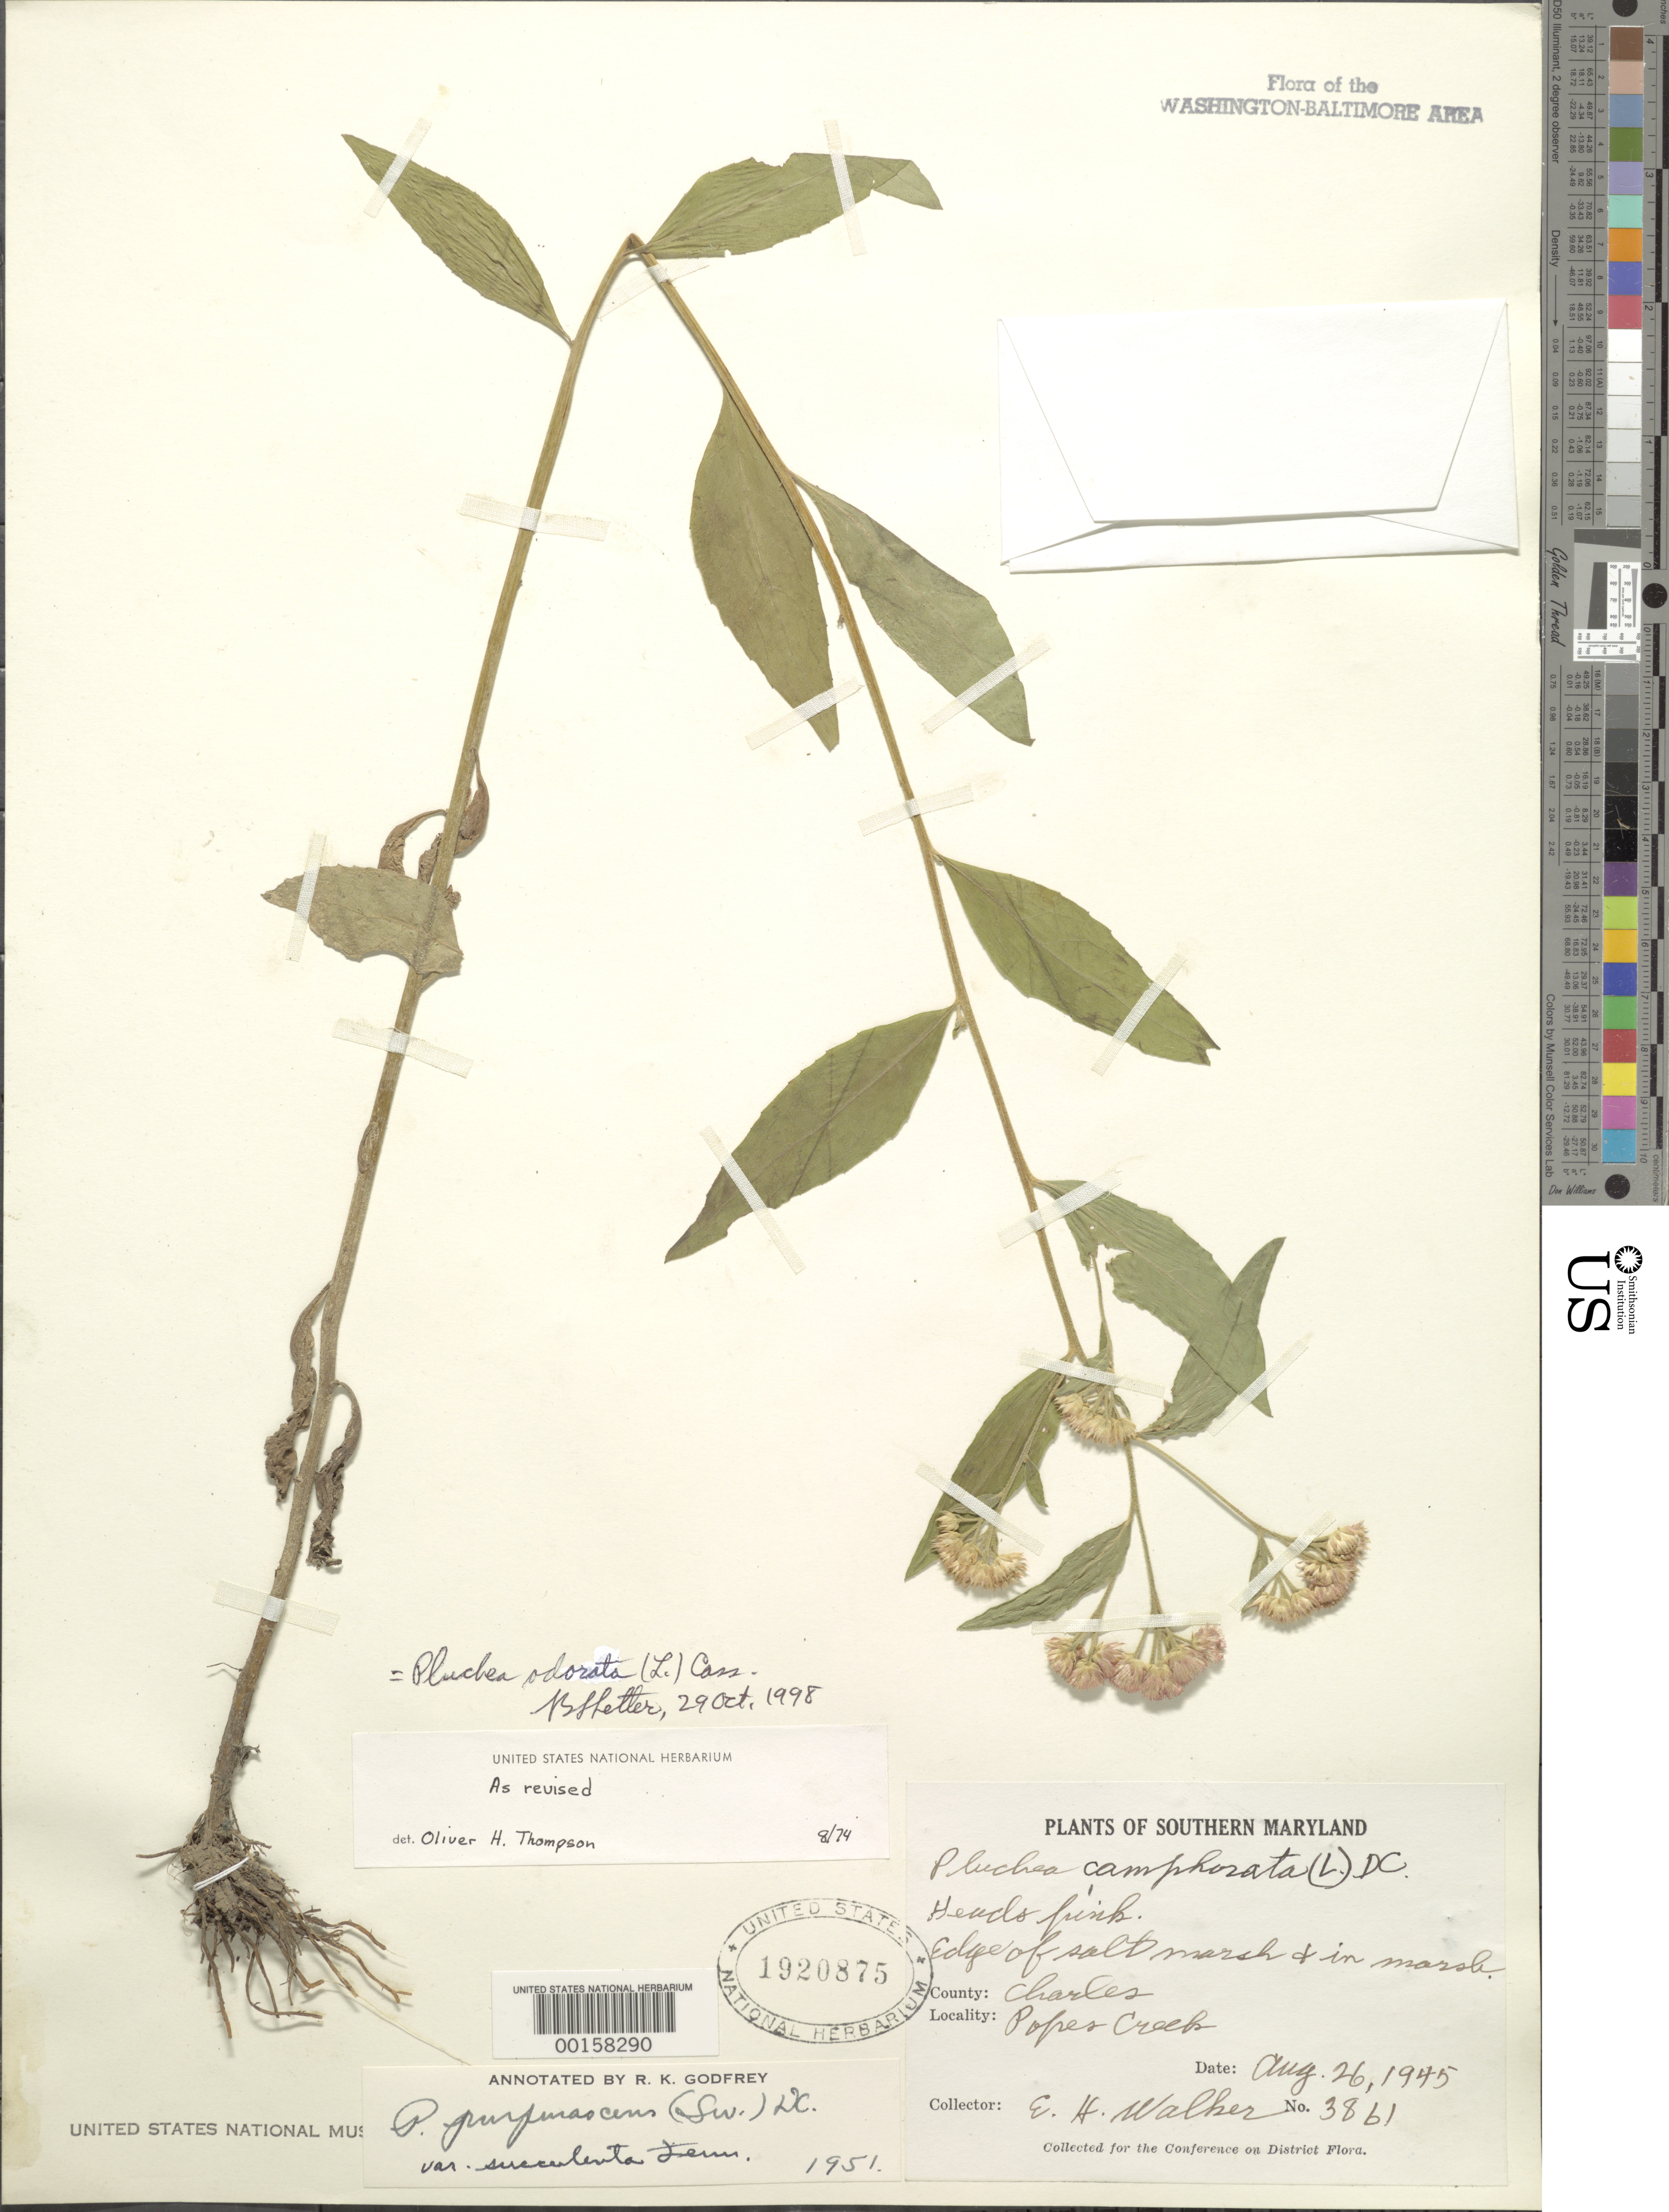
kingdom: Plantae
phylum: Tracheophyta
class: Magnoliopsida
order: Asterales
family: Asteraceae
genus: Pluchea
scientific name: Pluchea odorata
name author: (L.) Cass.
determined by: Shetler, Stanwyn G., (US), NMNH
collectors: E. H. Walker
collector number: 3861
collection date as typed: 26 Aug 1945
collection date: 1945-08-26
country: United States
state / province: Maryland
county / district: Charles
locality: Popes Creek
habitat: Salt marsh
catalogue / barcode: US 1920875